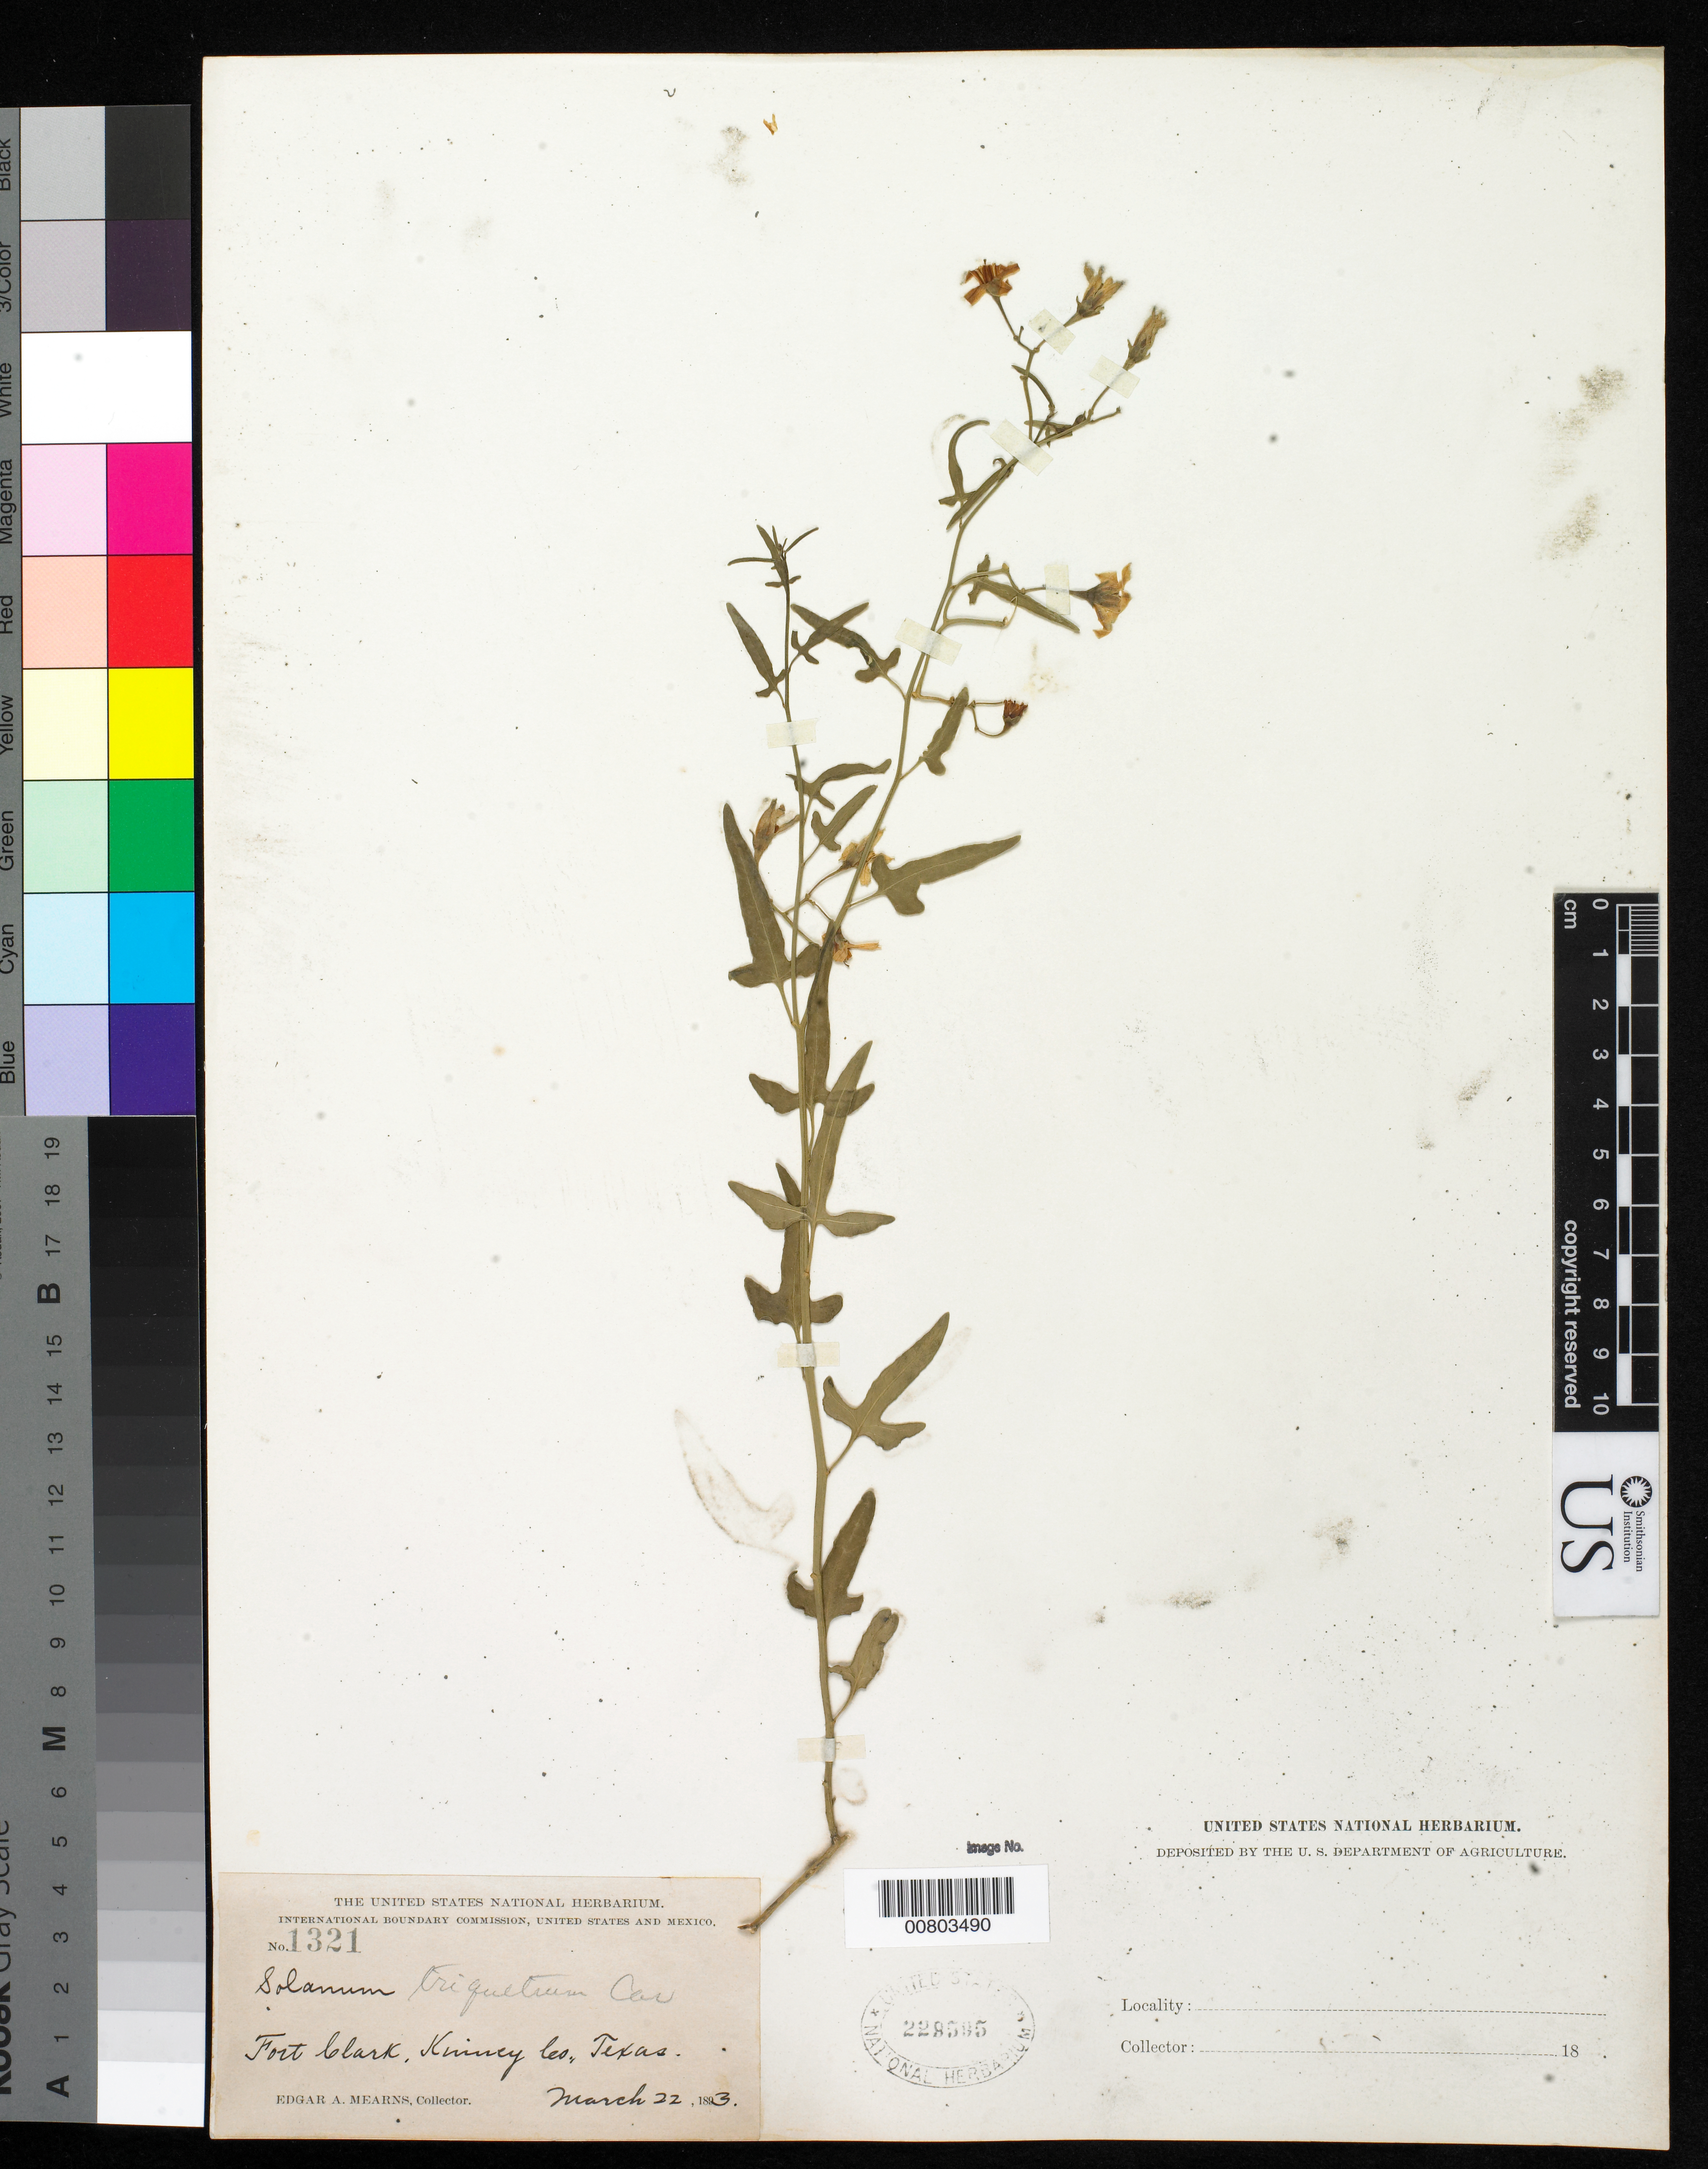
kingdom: Plantae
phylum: Tracheophyta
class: Magnoliopsida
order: Solanales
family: Solanaceae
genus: Solanum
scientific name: Solanum triquetrum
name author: Cav.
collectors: E. A. Mearns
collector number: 1321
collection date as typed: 22 Mar 1893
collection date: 1893-03-22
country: United States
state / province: Texas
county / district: Kinney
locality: Fort Clark, Kinney County, Texas.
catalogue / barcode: US 229595